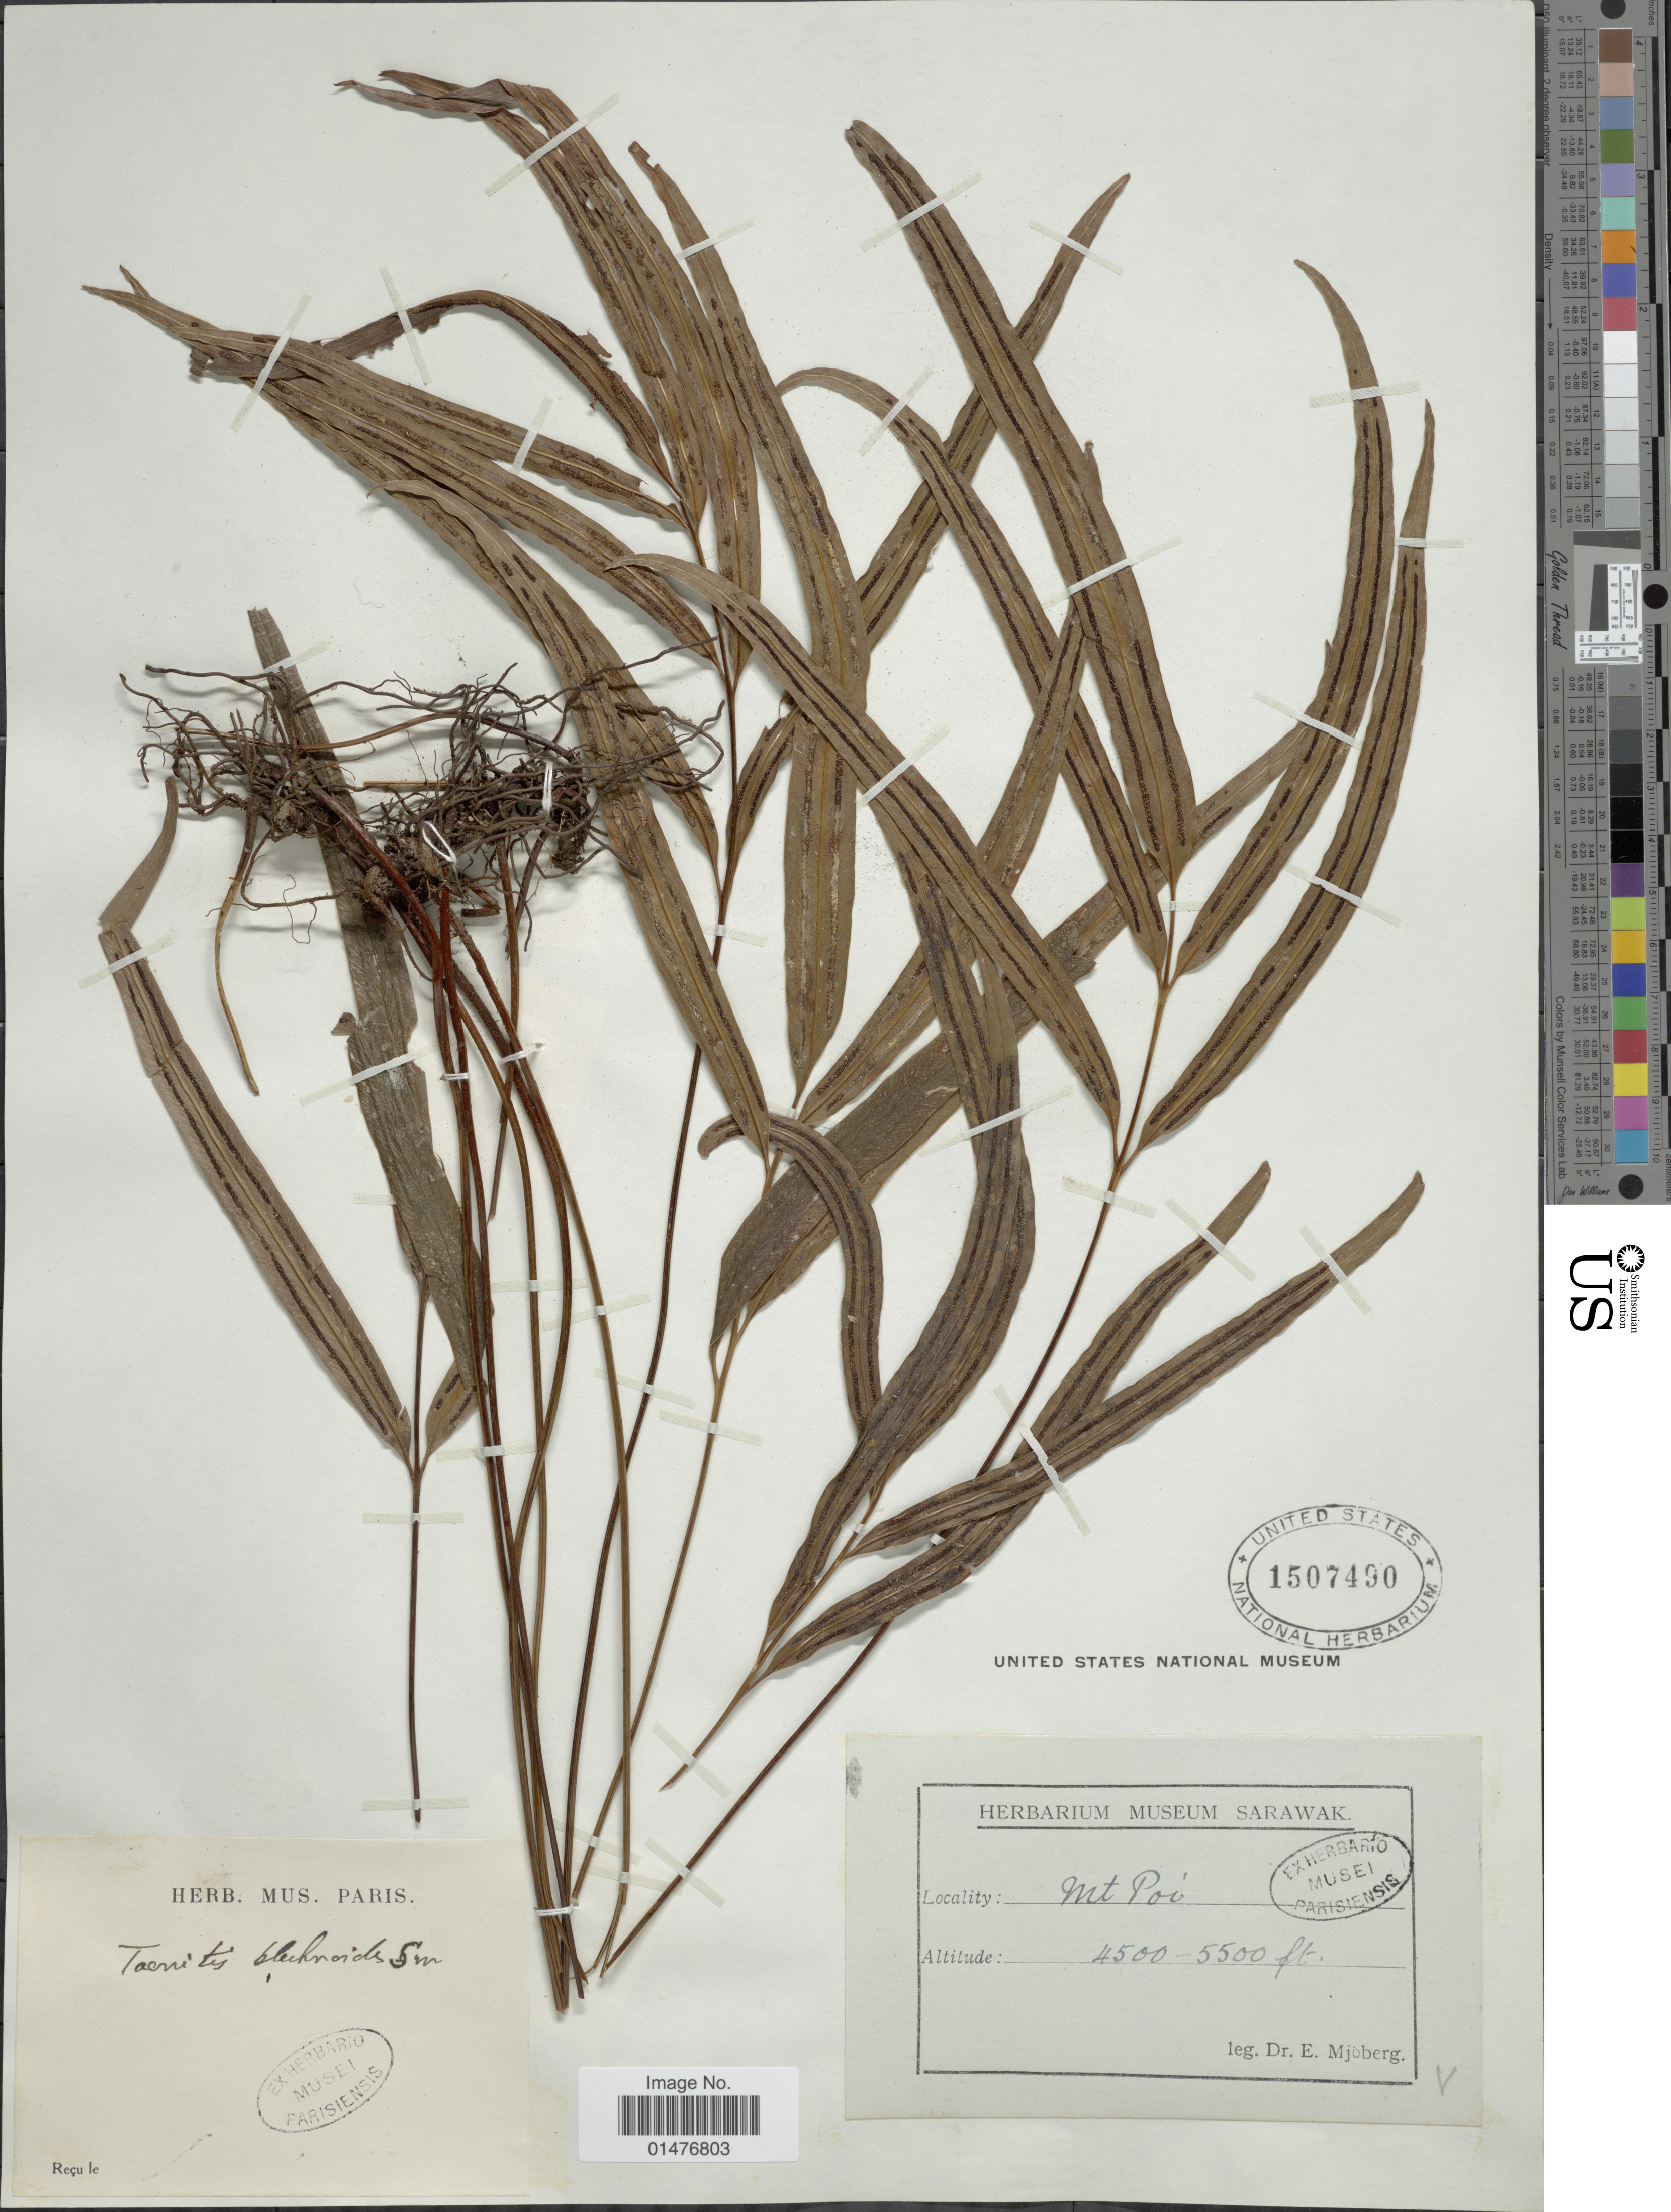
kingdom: Plantae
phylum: Tracheophyta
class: Polypodiopsida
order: Polypodiales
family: Pteridaceae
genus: Taenitis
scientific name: Taenitis blechnoides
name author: (Willd.) Sw.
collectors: E. Mjoberg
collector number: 5?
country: Malaysia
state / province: Sarawak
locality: Mt Poi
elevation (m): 1372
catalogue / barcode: US 1507490